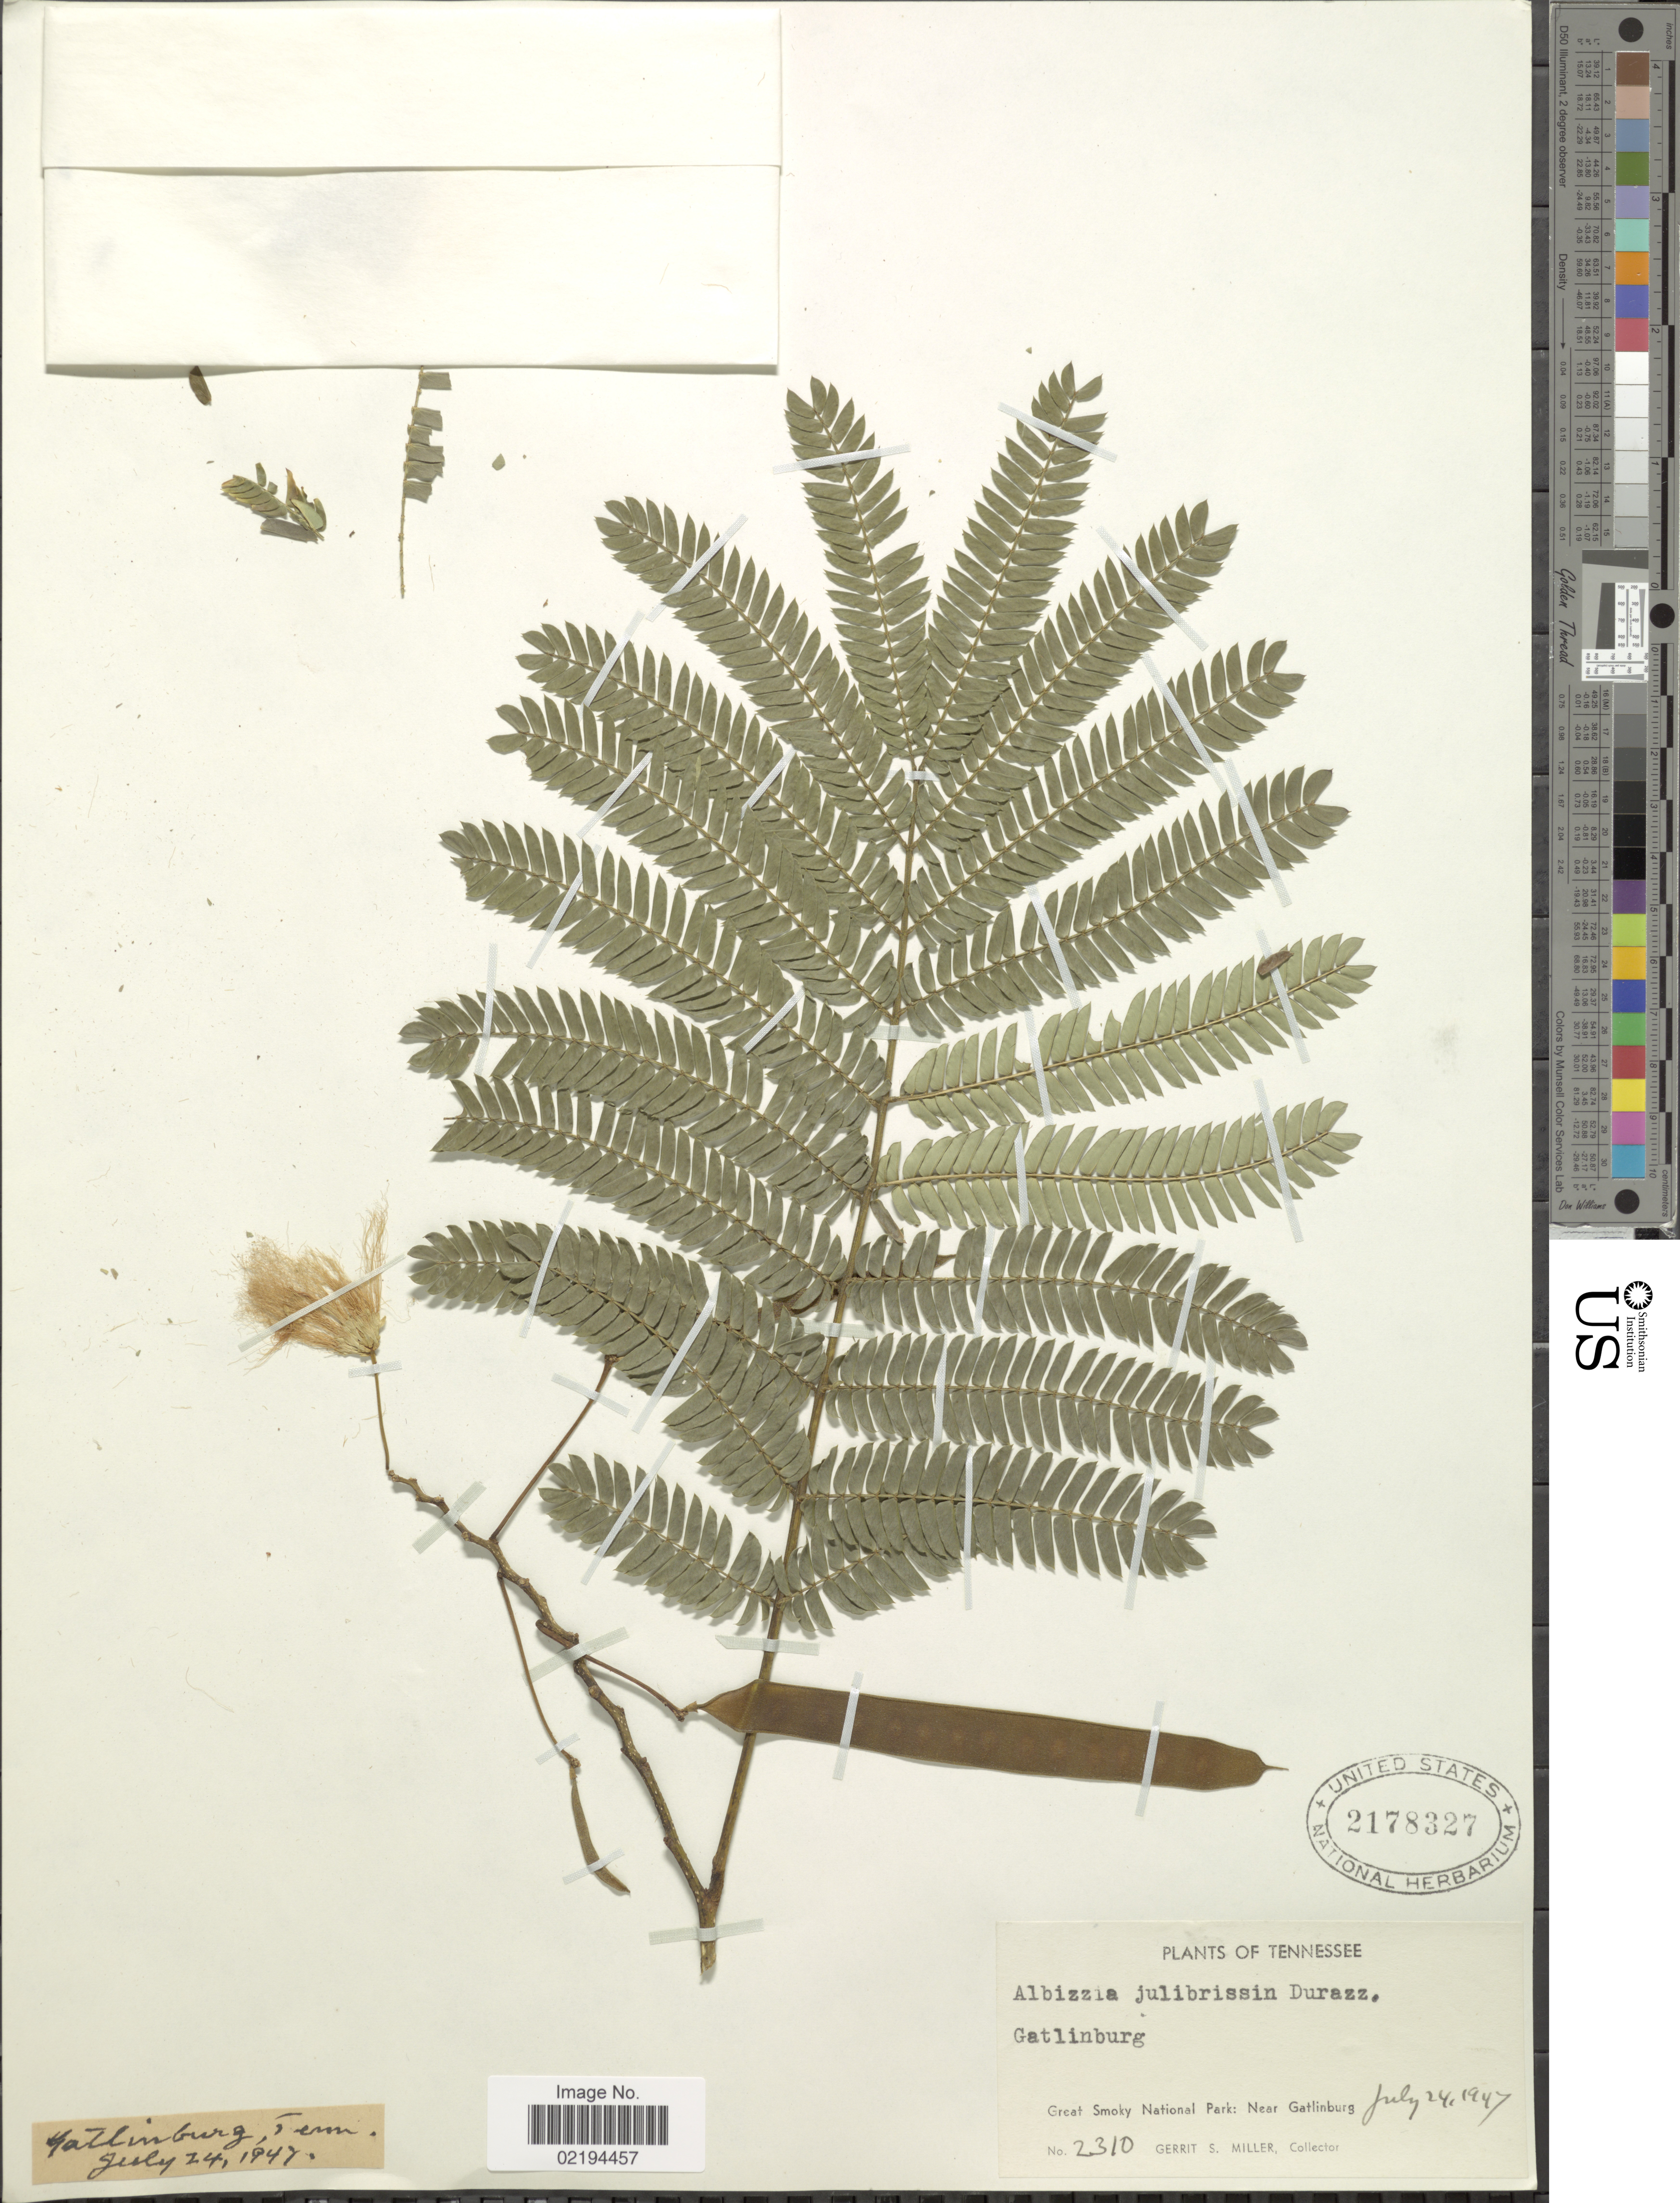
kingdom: Plantae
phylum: Tracheophyta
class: Magnoliopsida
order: Fabales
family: Fabaceae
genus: Albizia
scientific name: Albizia julibrissin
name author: Durazz.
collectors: G. S. Miller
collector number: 2310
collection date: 1947-07-24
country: United States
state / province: Tennessee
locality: Gatlinburg, Great Smoky National Park: Near Gatlinburg.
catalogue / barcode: US 2178327